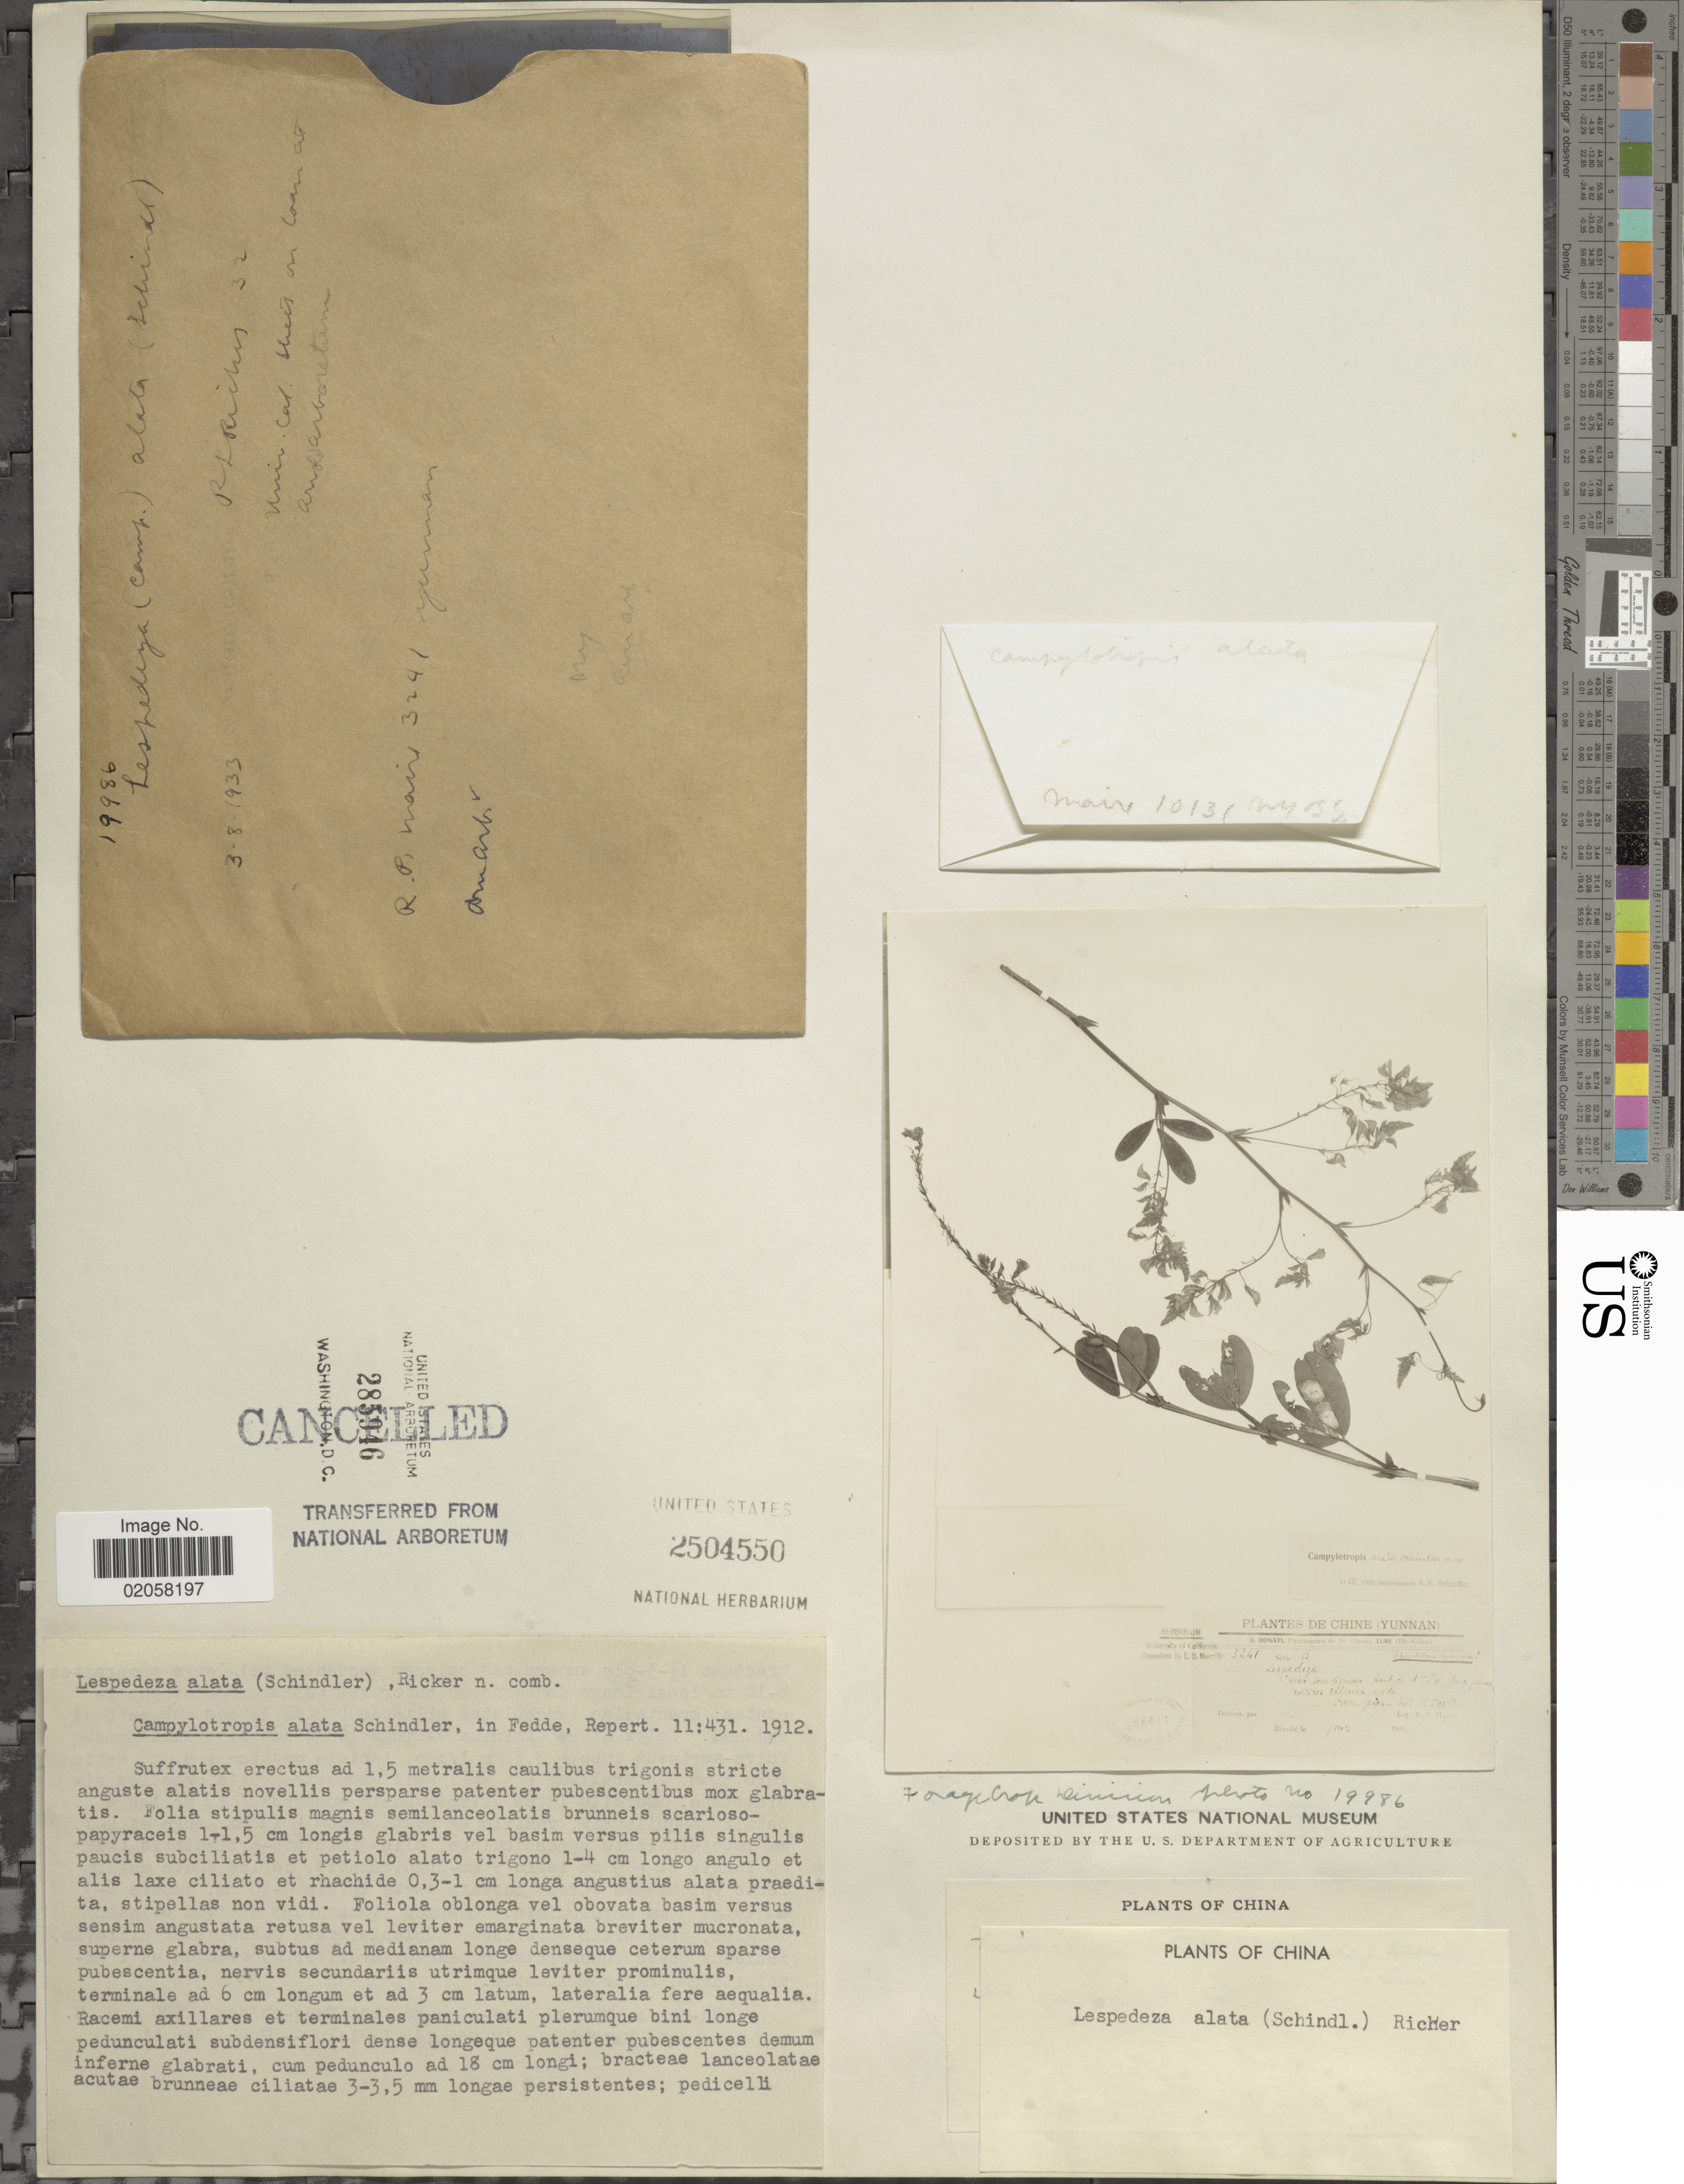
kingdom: Plantae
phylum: Tracheophyta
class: Magnoliopsida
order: Fabales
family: Fabaceae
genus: Campylotropis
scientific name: Campylotropis alata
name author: Schindl.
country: China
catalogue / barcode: US 2504550